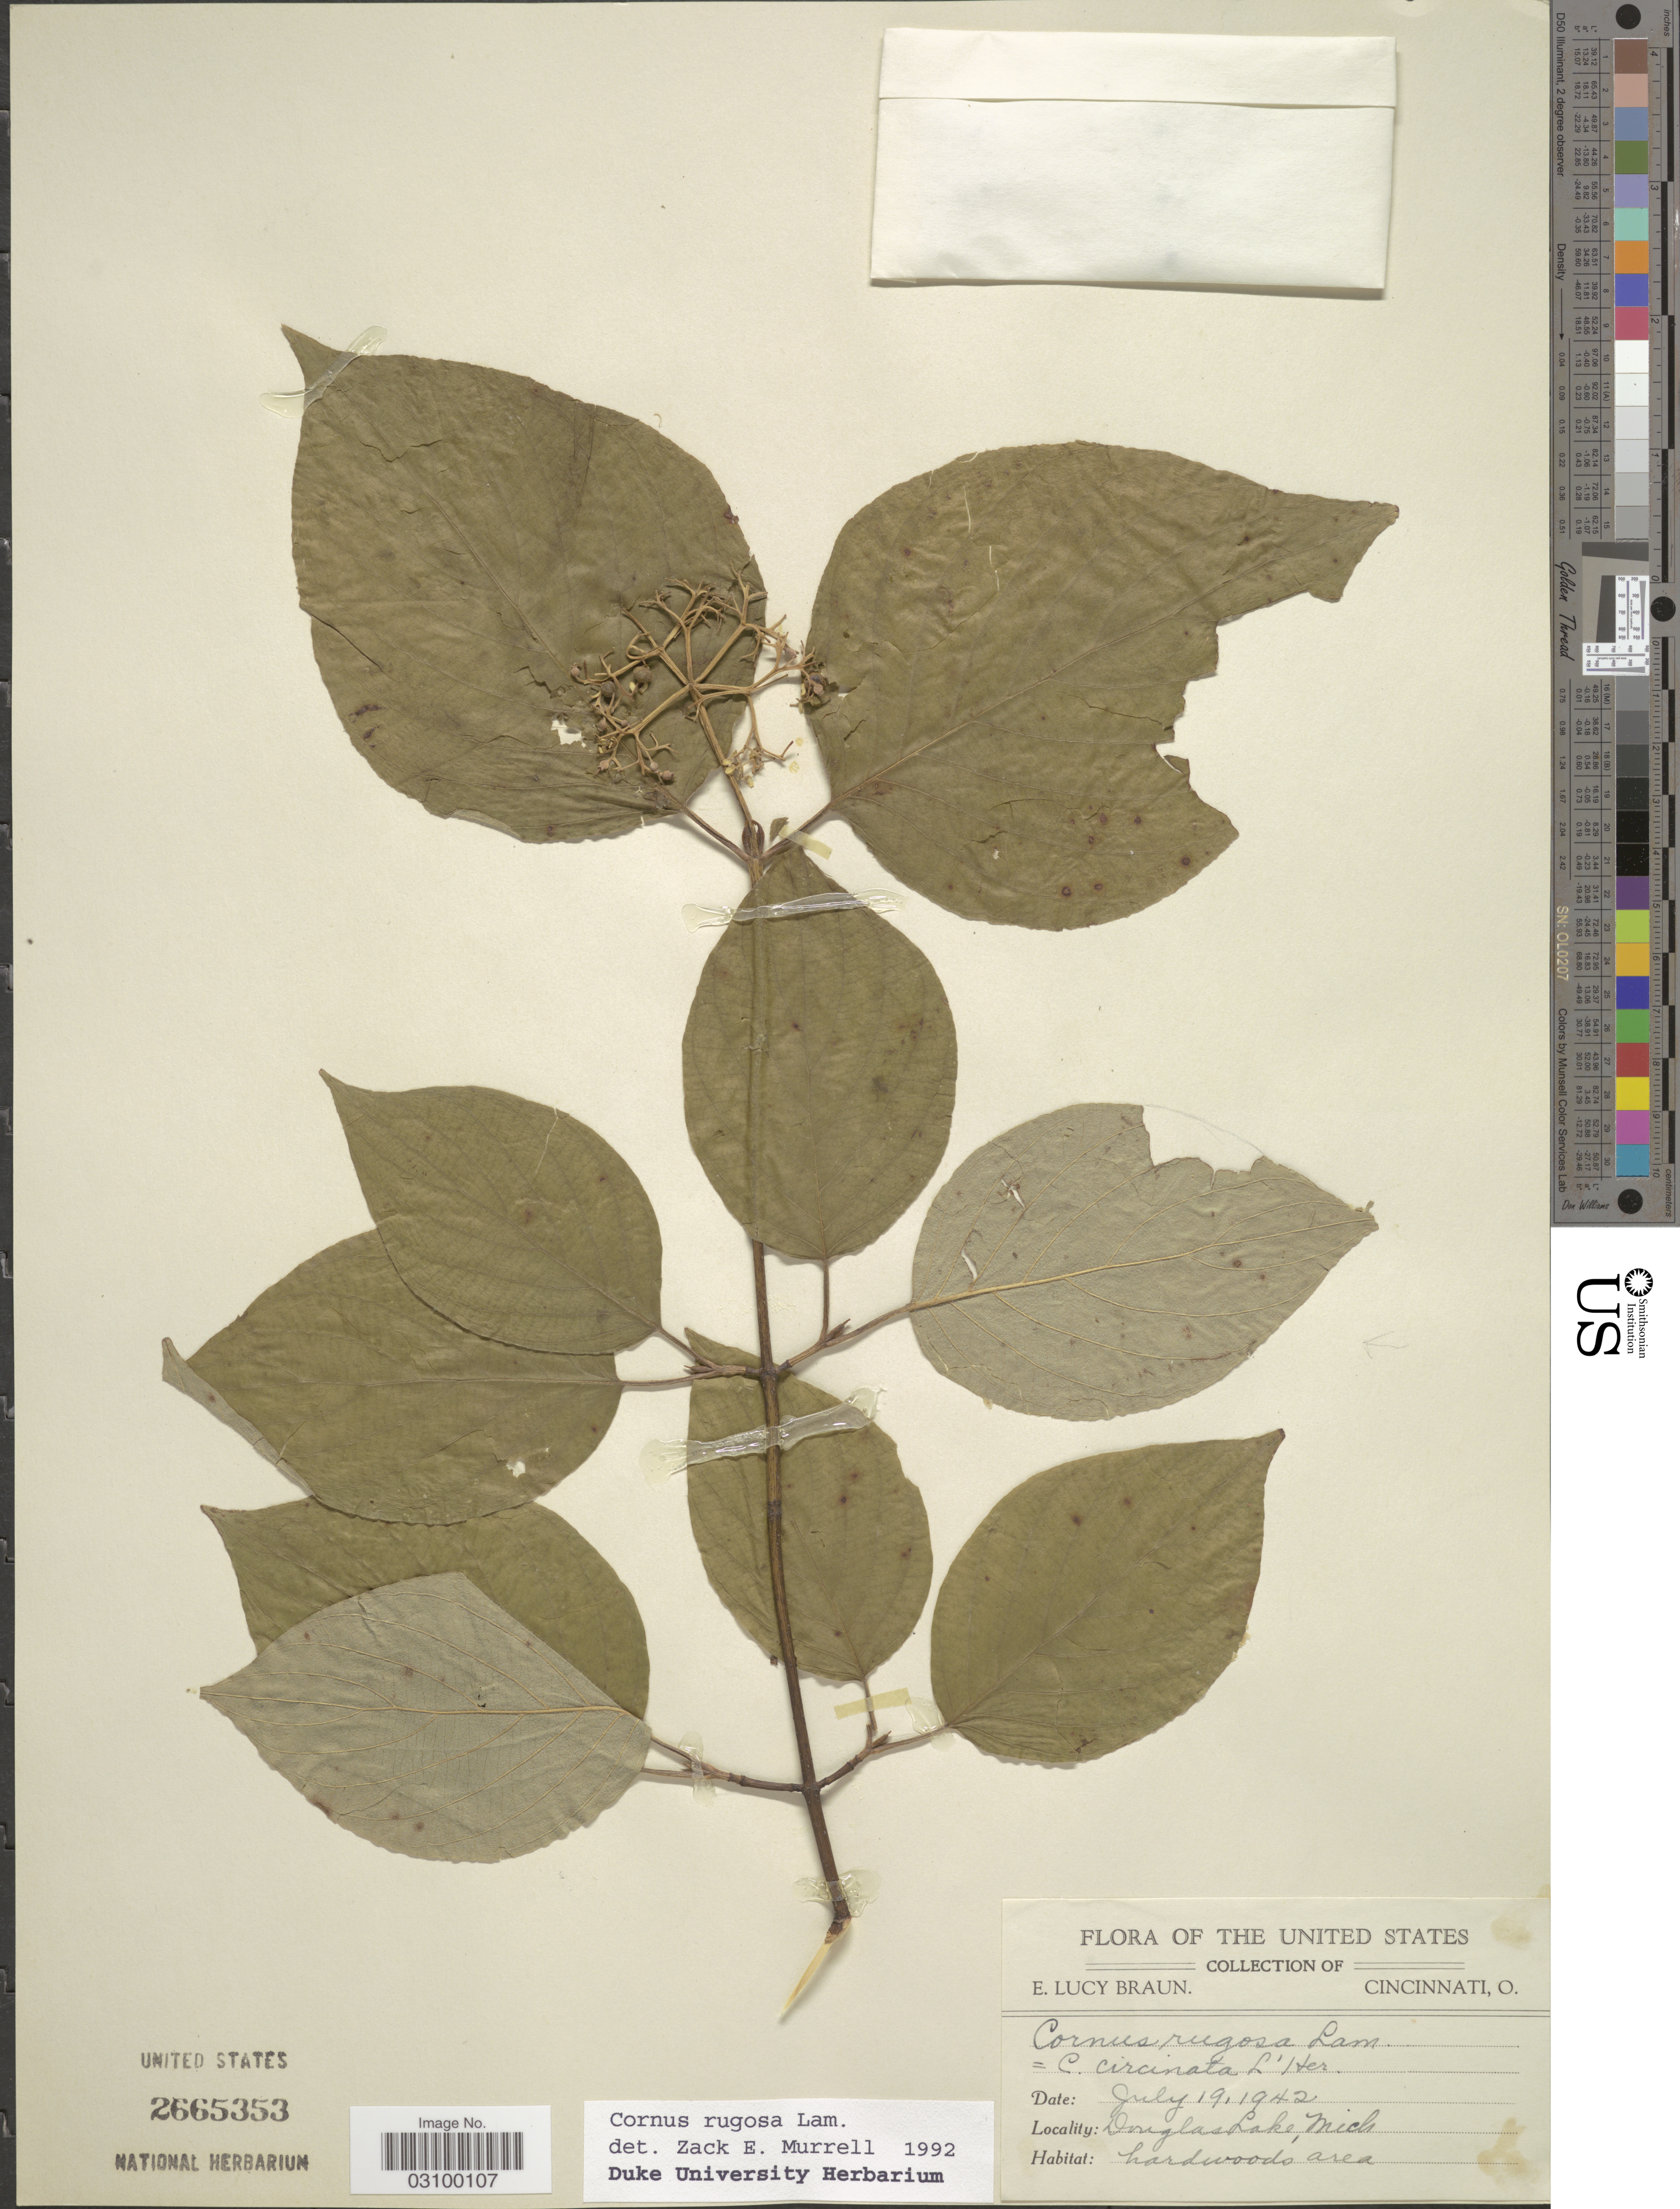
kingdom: Plantae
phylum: Tracheophyta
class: Magnoliopsida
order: Cornales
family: Cornaceae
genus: Cornus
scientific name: Cornus rugosa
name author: Lam.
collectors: E. L. Braun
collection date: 1942-07-19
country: United States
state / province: Michigan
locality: Douglas Lake, Mich.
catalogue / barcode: US 2665353